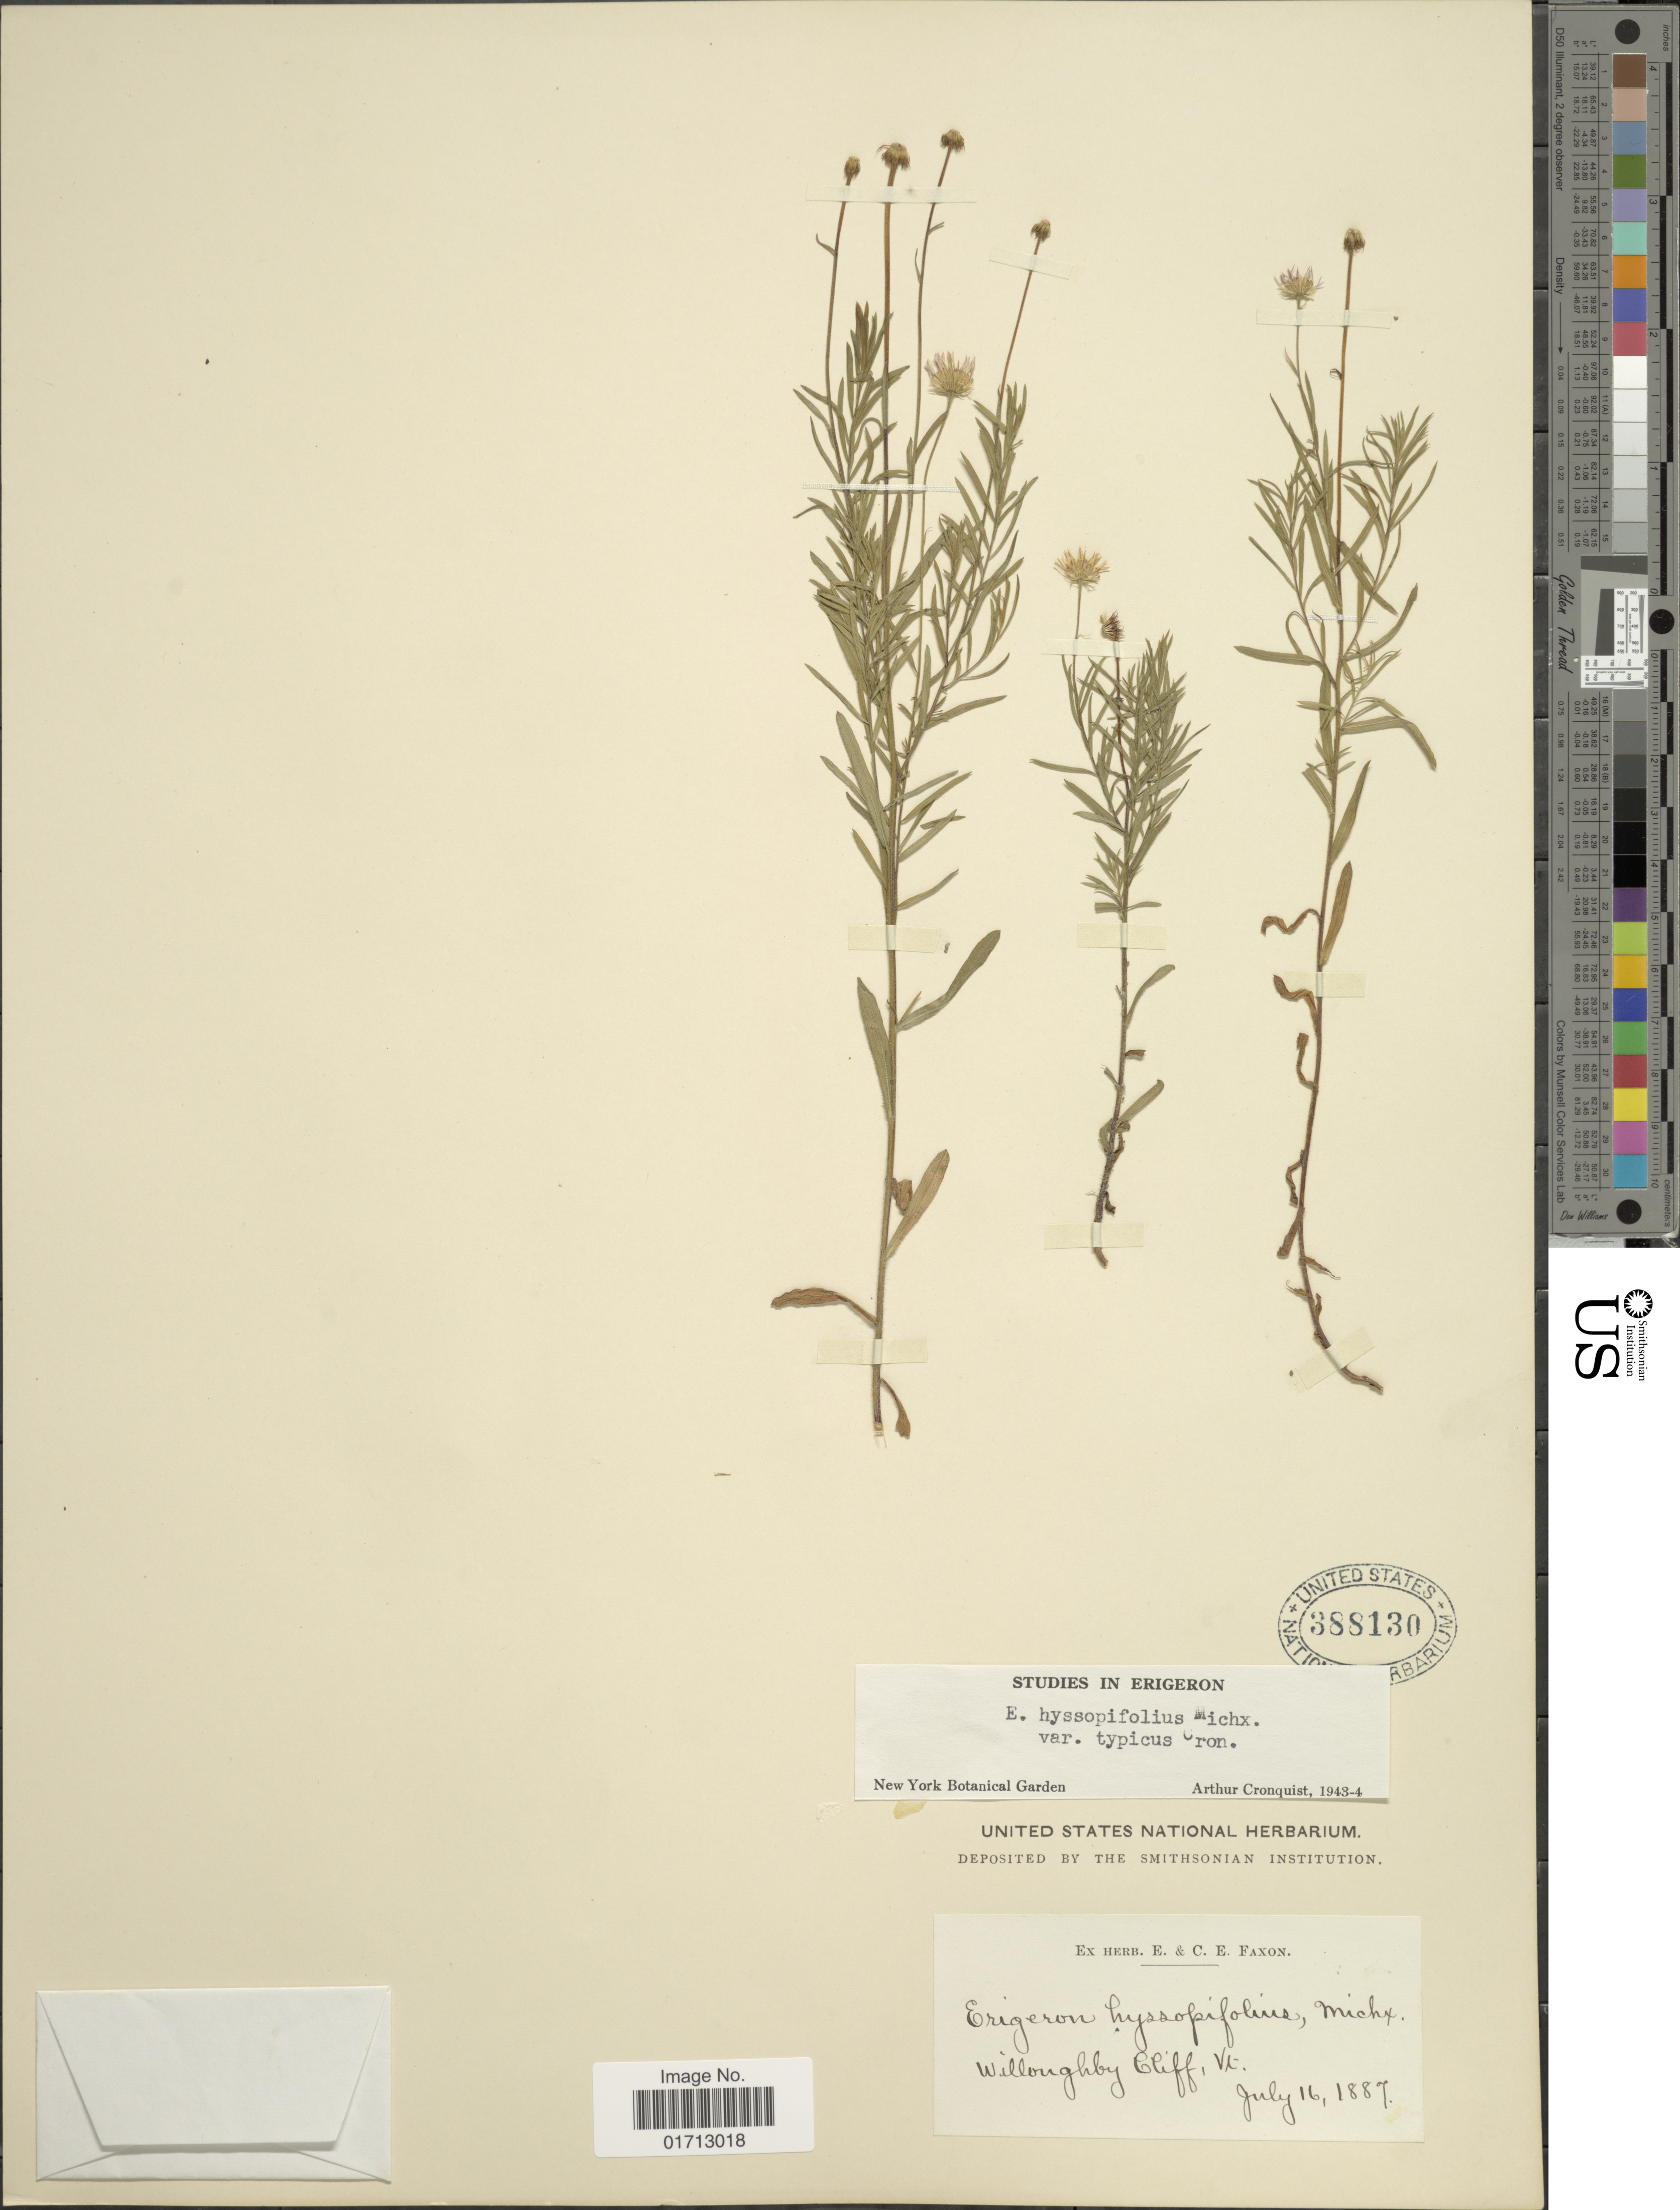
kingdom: Plantae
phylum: Tracheophyta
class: Magnoliopsida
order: Asterales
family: Asteraceae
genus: Erigeron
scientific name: Erigeron hyssopifolius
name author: Michx.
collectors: ex herb. E. & C.E. Faxon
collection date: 1887-07-16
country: United States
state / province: Vermont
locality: Willonghby.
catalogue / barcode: US 388130